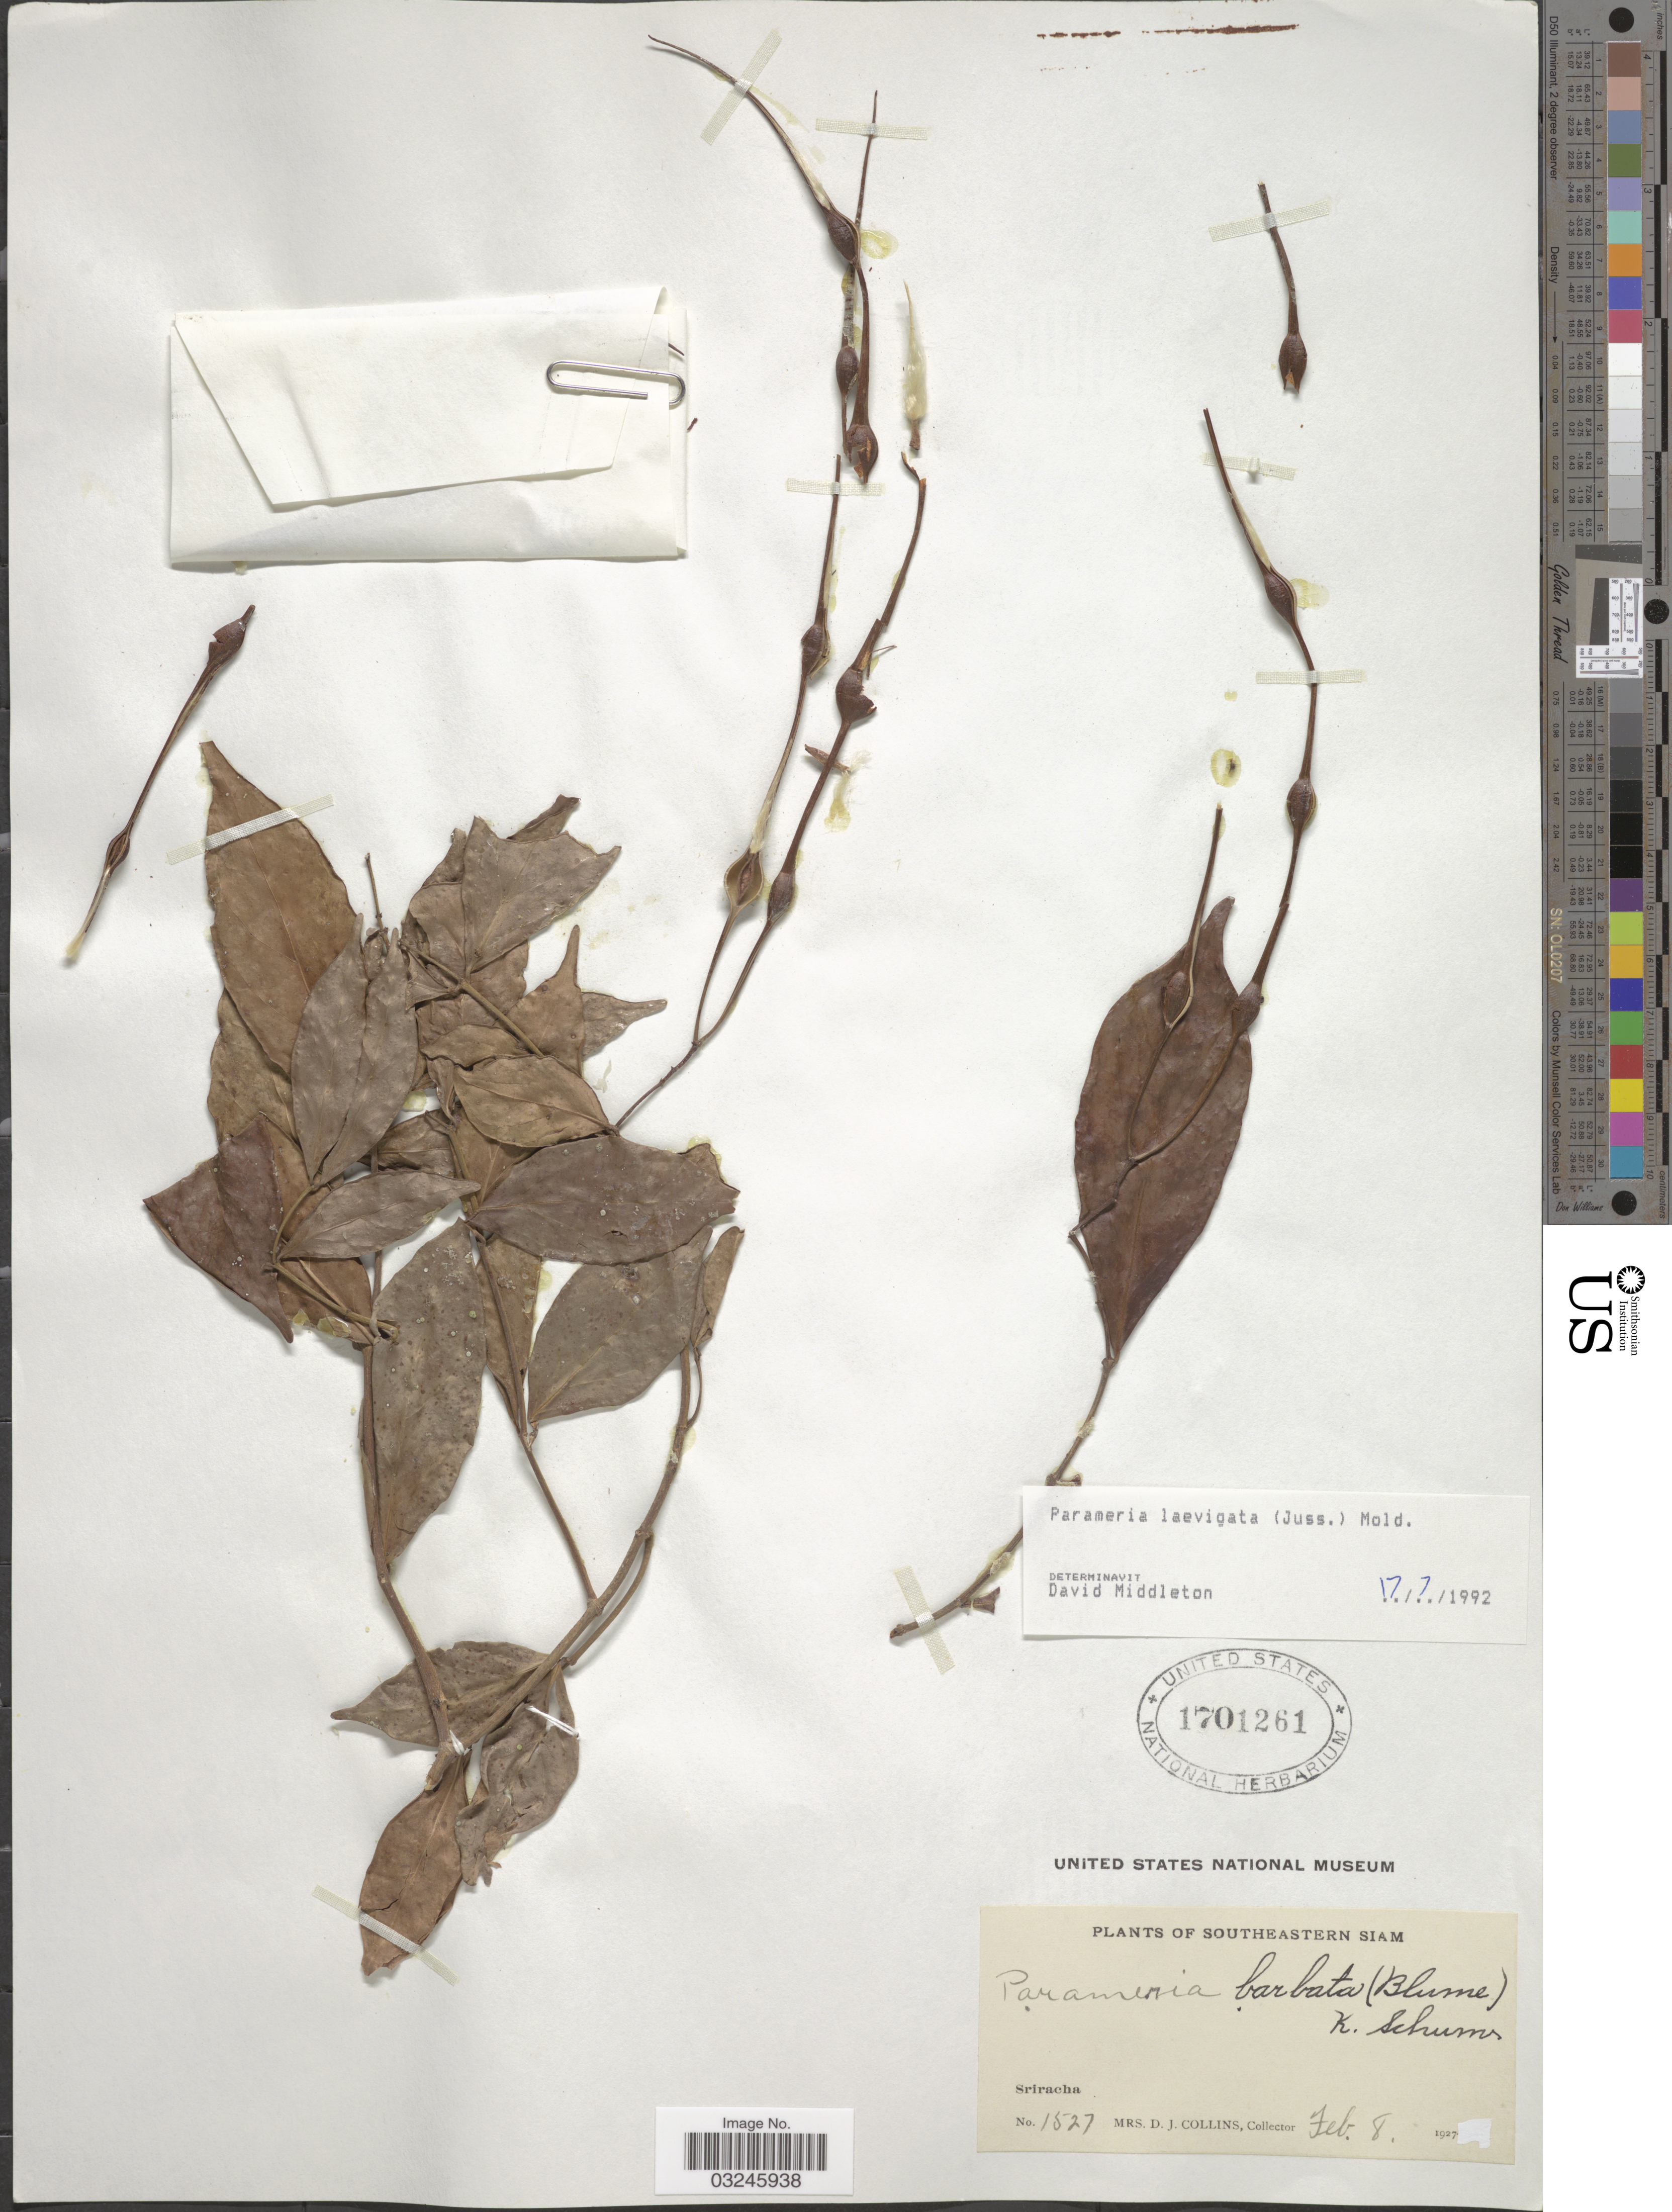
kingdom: Plantae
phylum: Tracheophyta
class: Magnoliopsida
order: Gentianales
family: Apocynaceae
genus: Parameria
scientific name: Parameria laevigata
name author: (Juss.) Moldenke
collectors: Mrs. D. J. Collins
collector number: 1527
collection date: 1927-02-08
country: Thailand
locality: Southeastern Siam, Sriracha.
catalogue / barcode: US 1701261